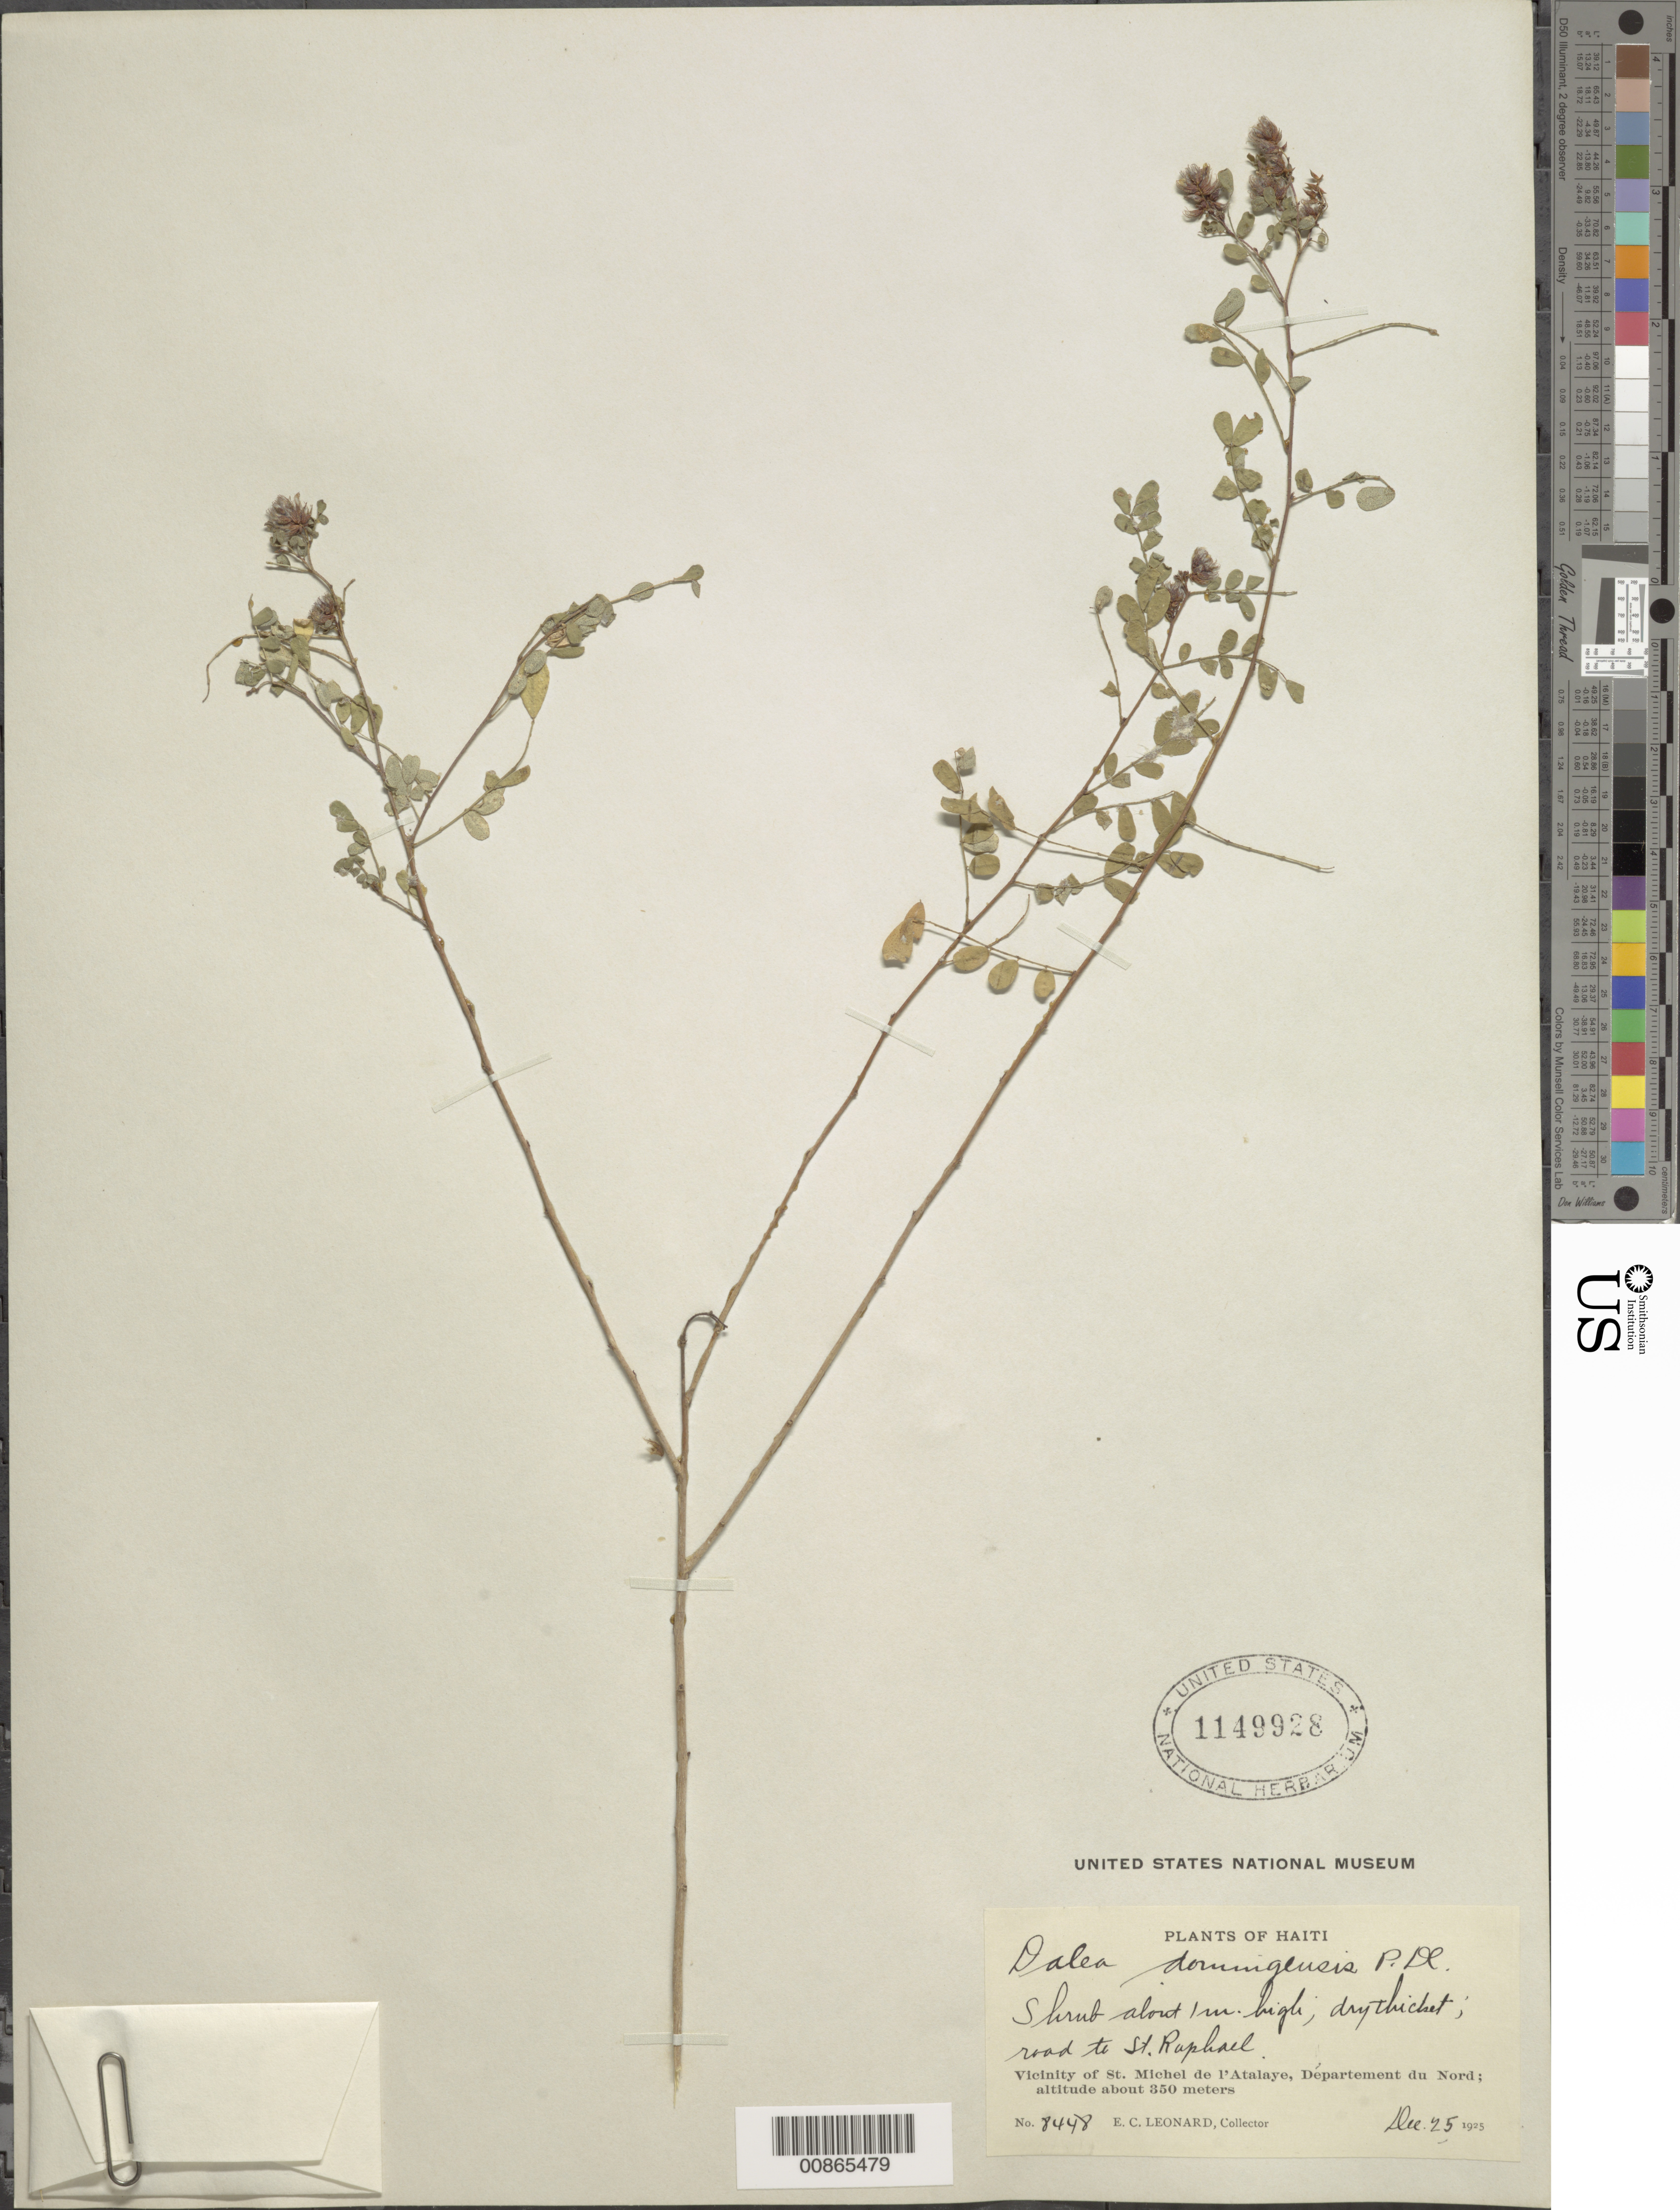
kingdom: Plantae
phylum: Tracheophyta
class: Magnoliopsida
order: Fabales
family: Fabaceae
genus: Dalea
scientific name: Dalea carthagenensis var. carthagenensis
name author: (Jacq.) J.F. Macbr.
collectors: E. C. Leonard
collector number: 8448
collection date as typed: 25 Dec 1925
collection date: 1925-12-25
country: Haiti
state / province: Nord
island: Hispaniola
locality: Vicinity of St. Michel de l'Atalaye, road to St. Raphael.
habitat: Dry thicket.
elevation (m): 350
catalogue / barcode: US 1149928